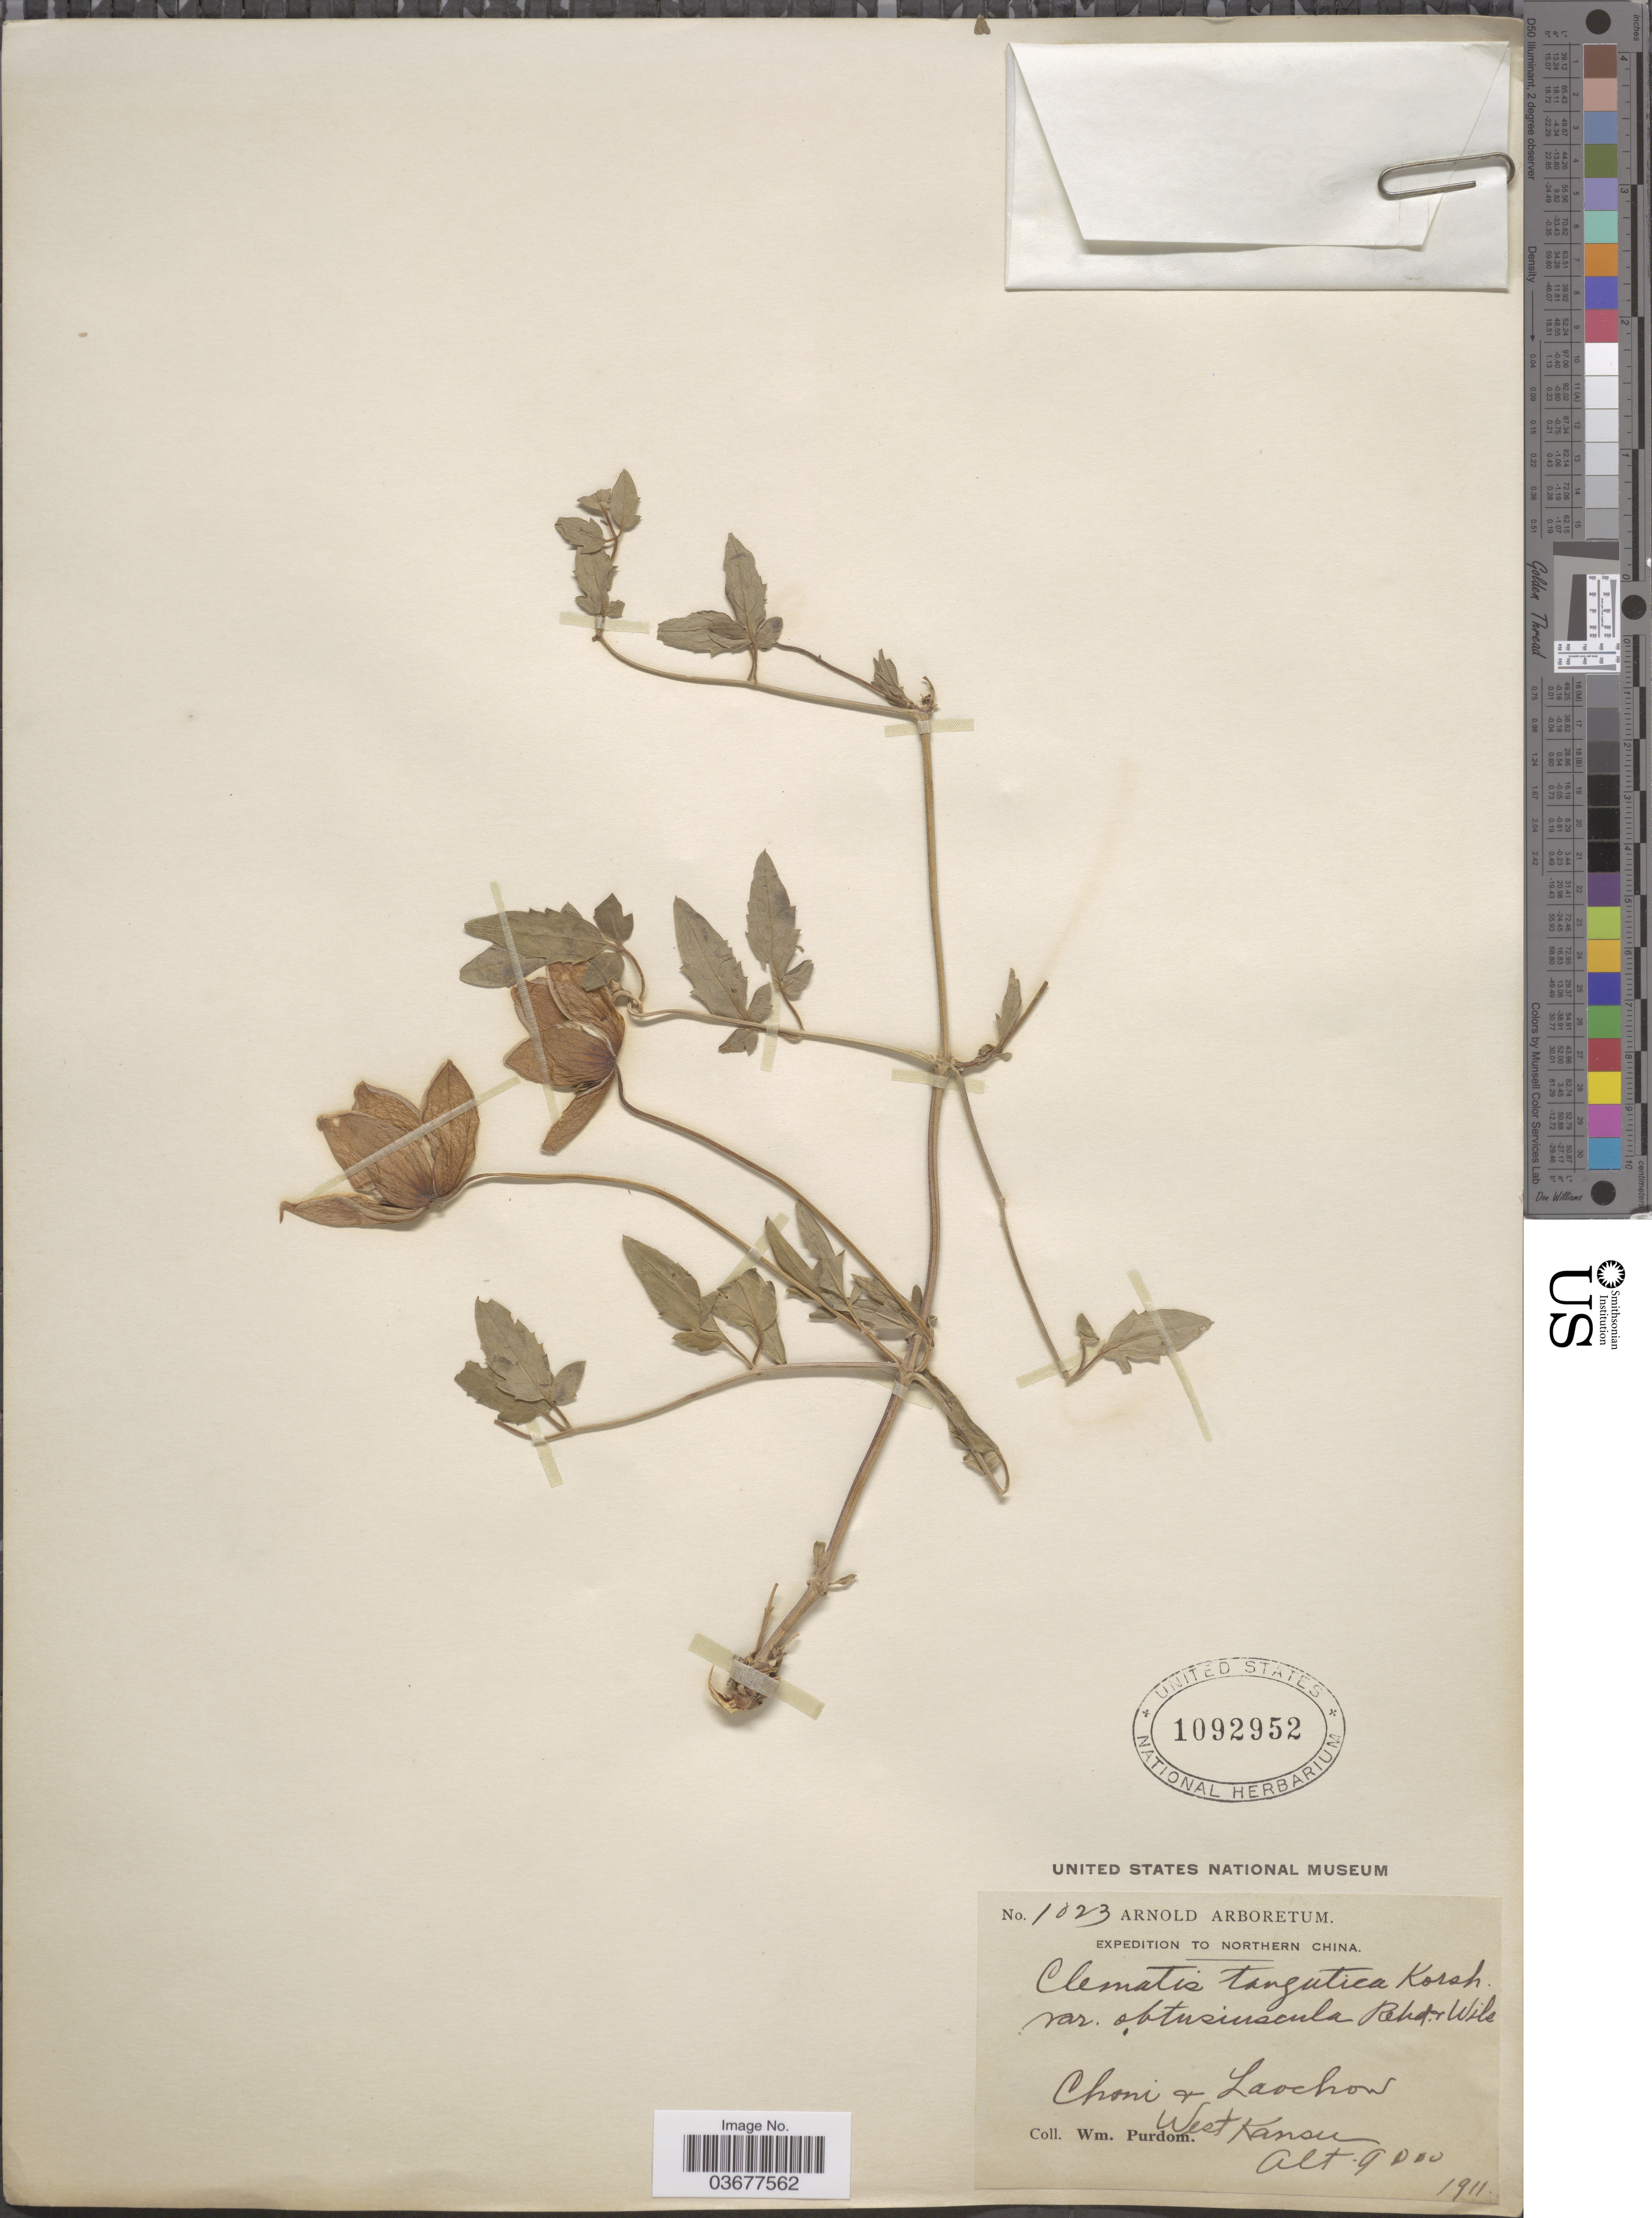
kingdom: Plantae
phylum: Tracheophyta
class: Magnoliopsida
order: Ranunculales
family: Ranunculaceae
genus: Clematis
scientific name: Clematis tangutica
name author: (Maxim.) Korsh.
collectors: W. Purdom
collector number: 1023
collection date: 1911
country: China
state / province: Gansu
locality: Northern China. Choni & Laochow. West Kansu.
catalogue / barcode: US 1092952